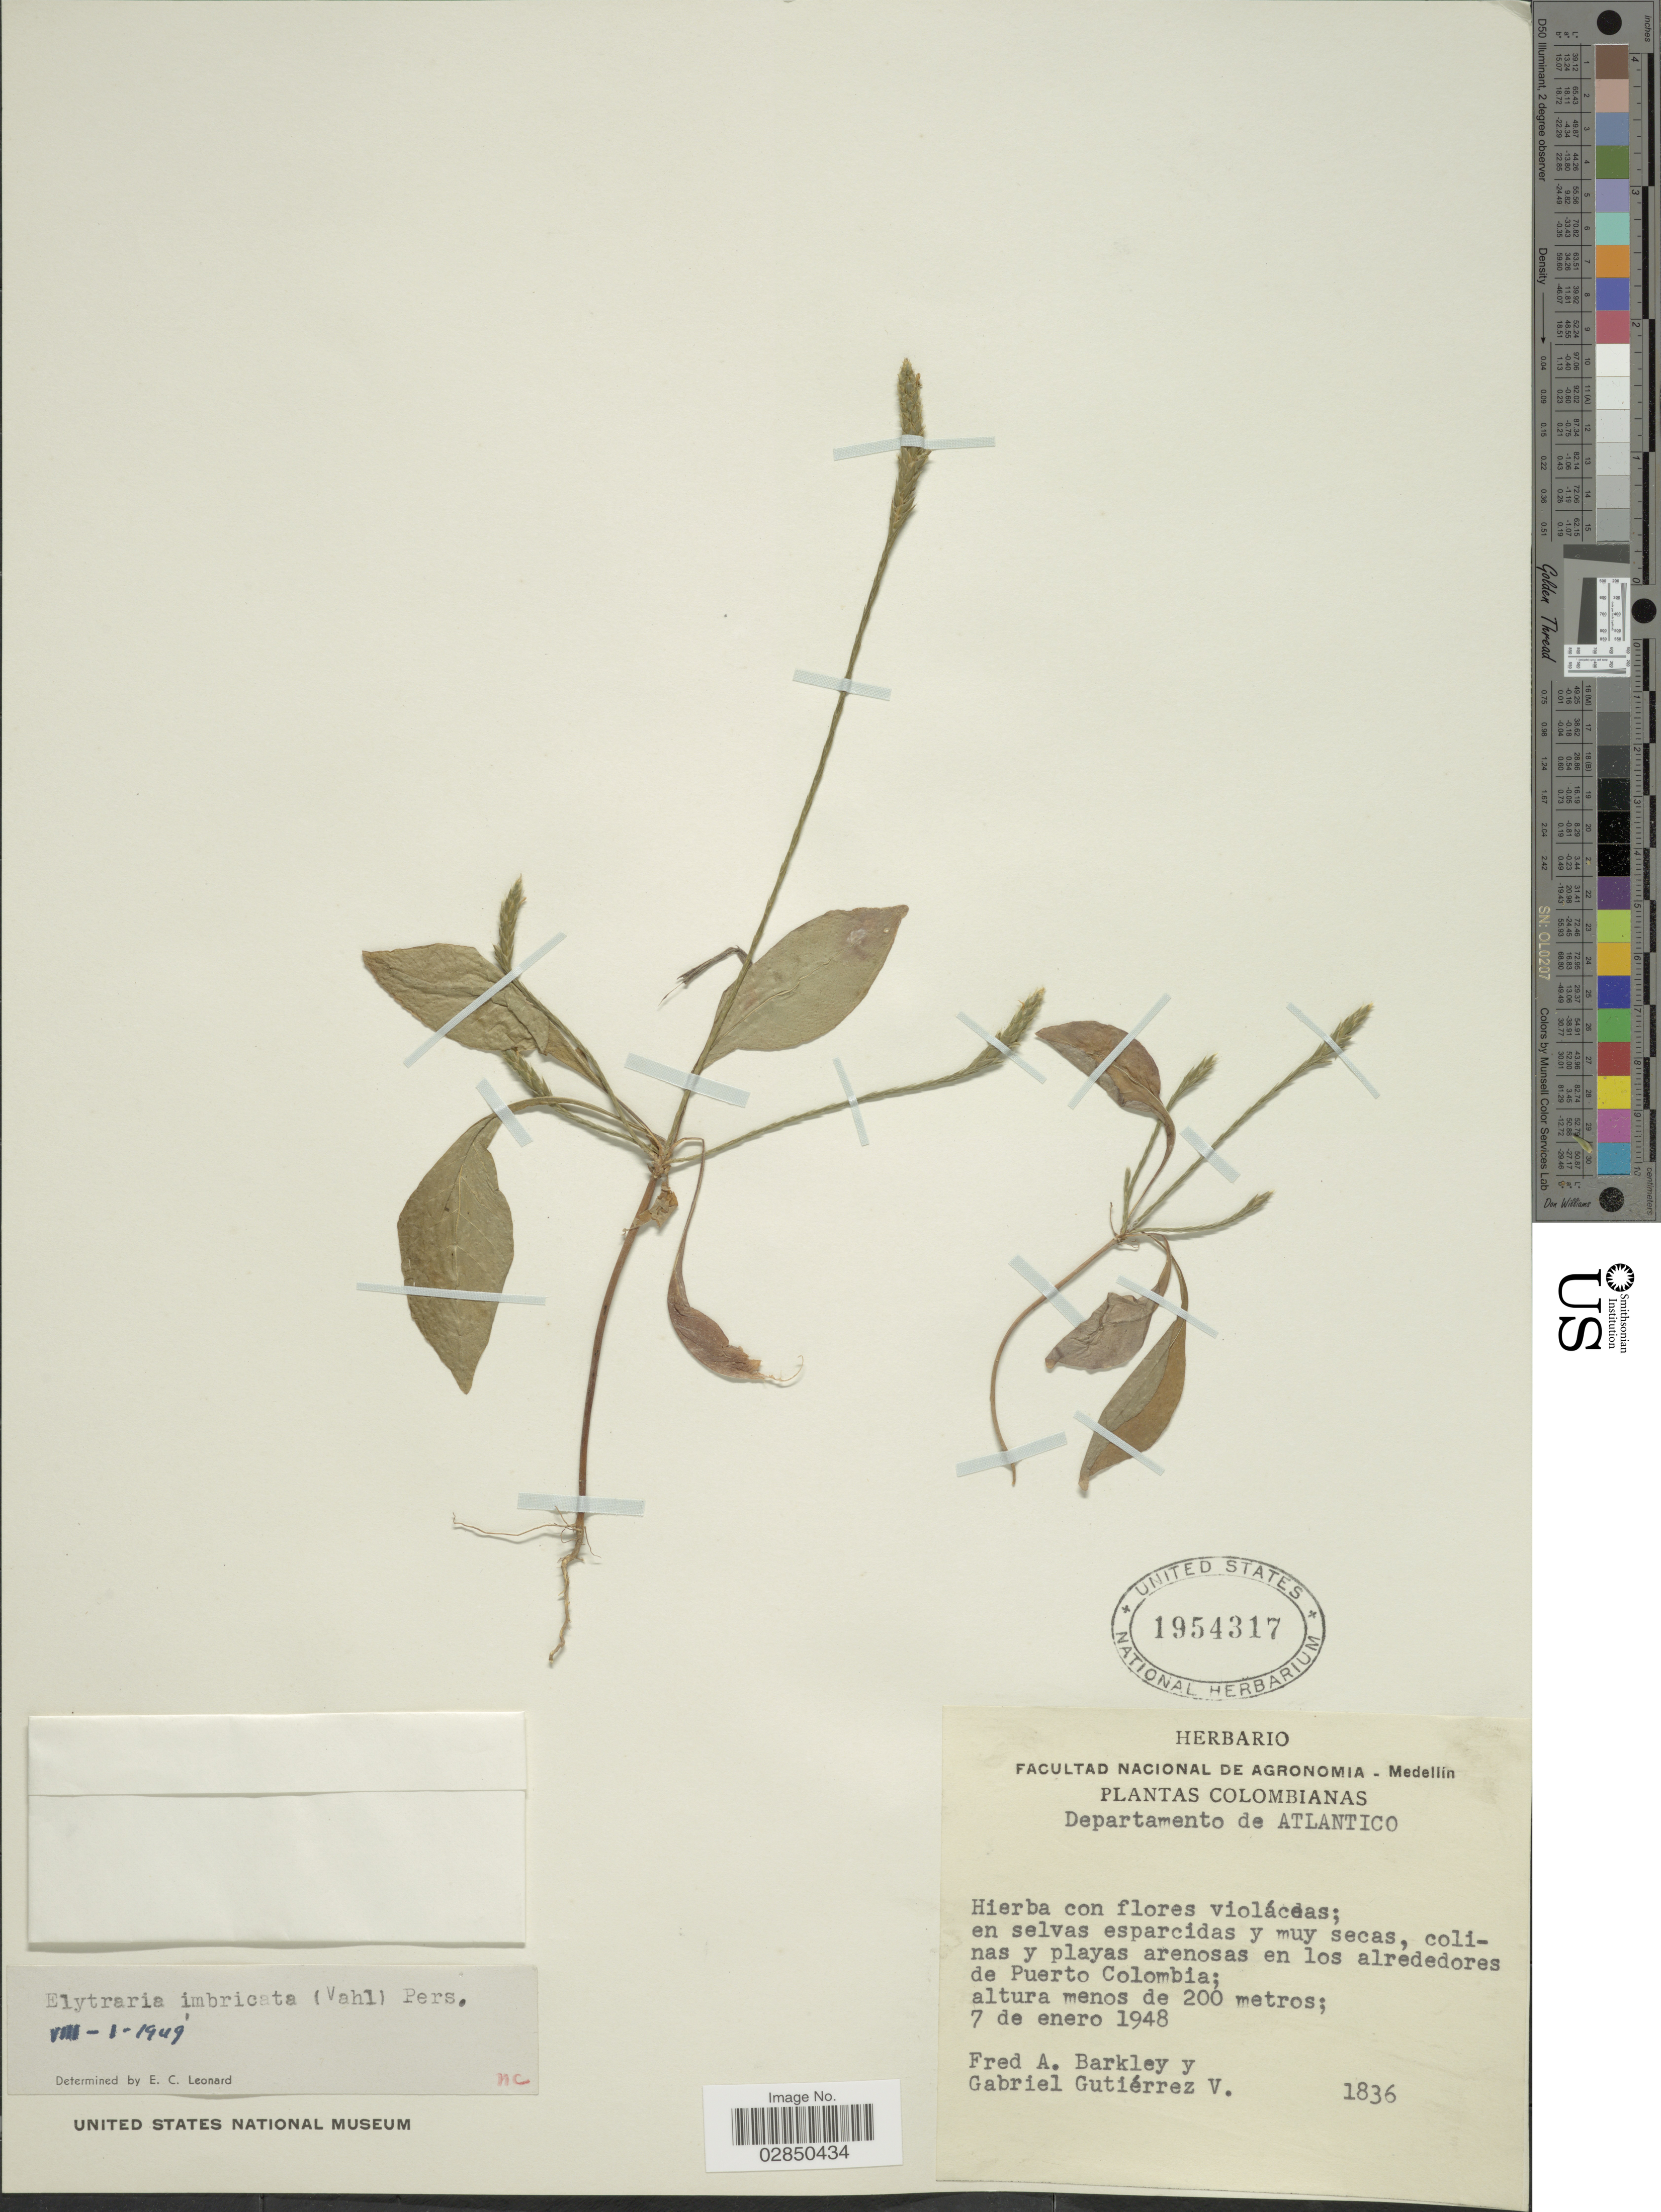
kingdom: Plantae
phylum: Tracheophyta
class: Magnoliopsida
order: Lamiales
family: Acanthaceae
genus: Elytraria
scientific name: Elytraria imbricata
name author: (Vahl) Pers.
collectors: F. A. Barkley & G. Gutiérrez V.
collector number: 1836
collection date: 1948-01-07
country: Colombia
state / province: Atlántico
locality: Departamento de Atlantico. En los alrededores de Puerto Colombia.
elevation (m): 200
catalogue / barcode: US 1954317